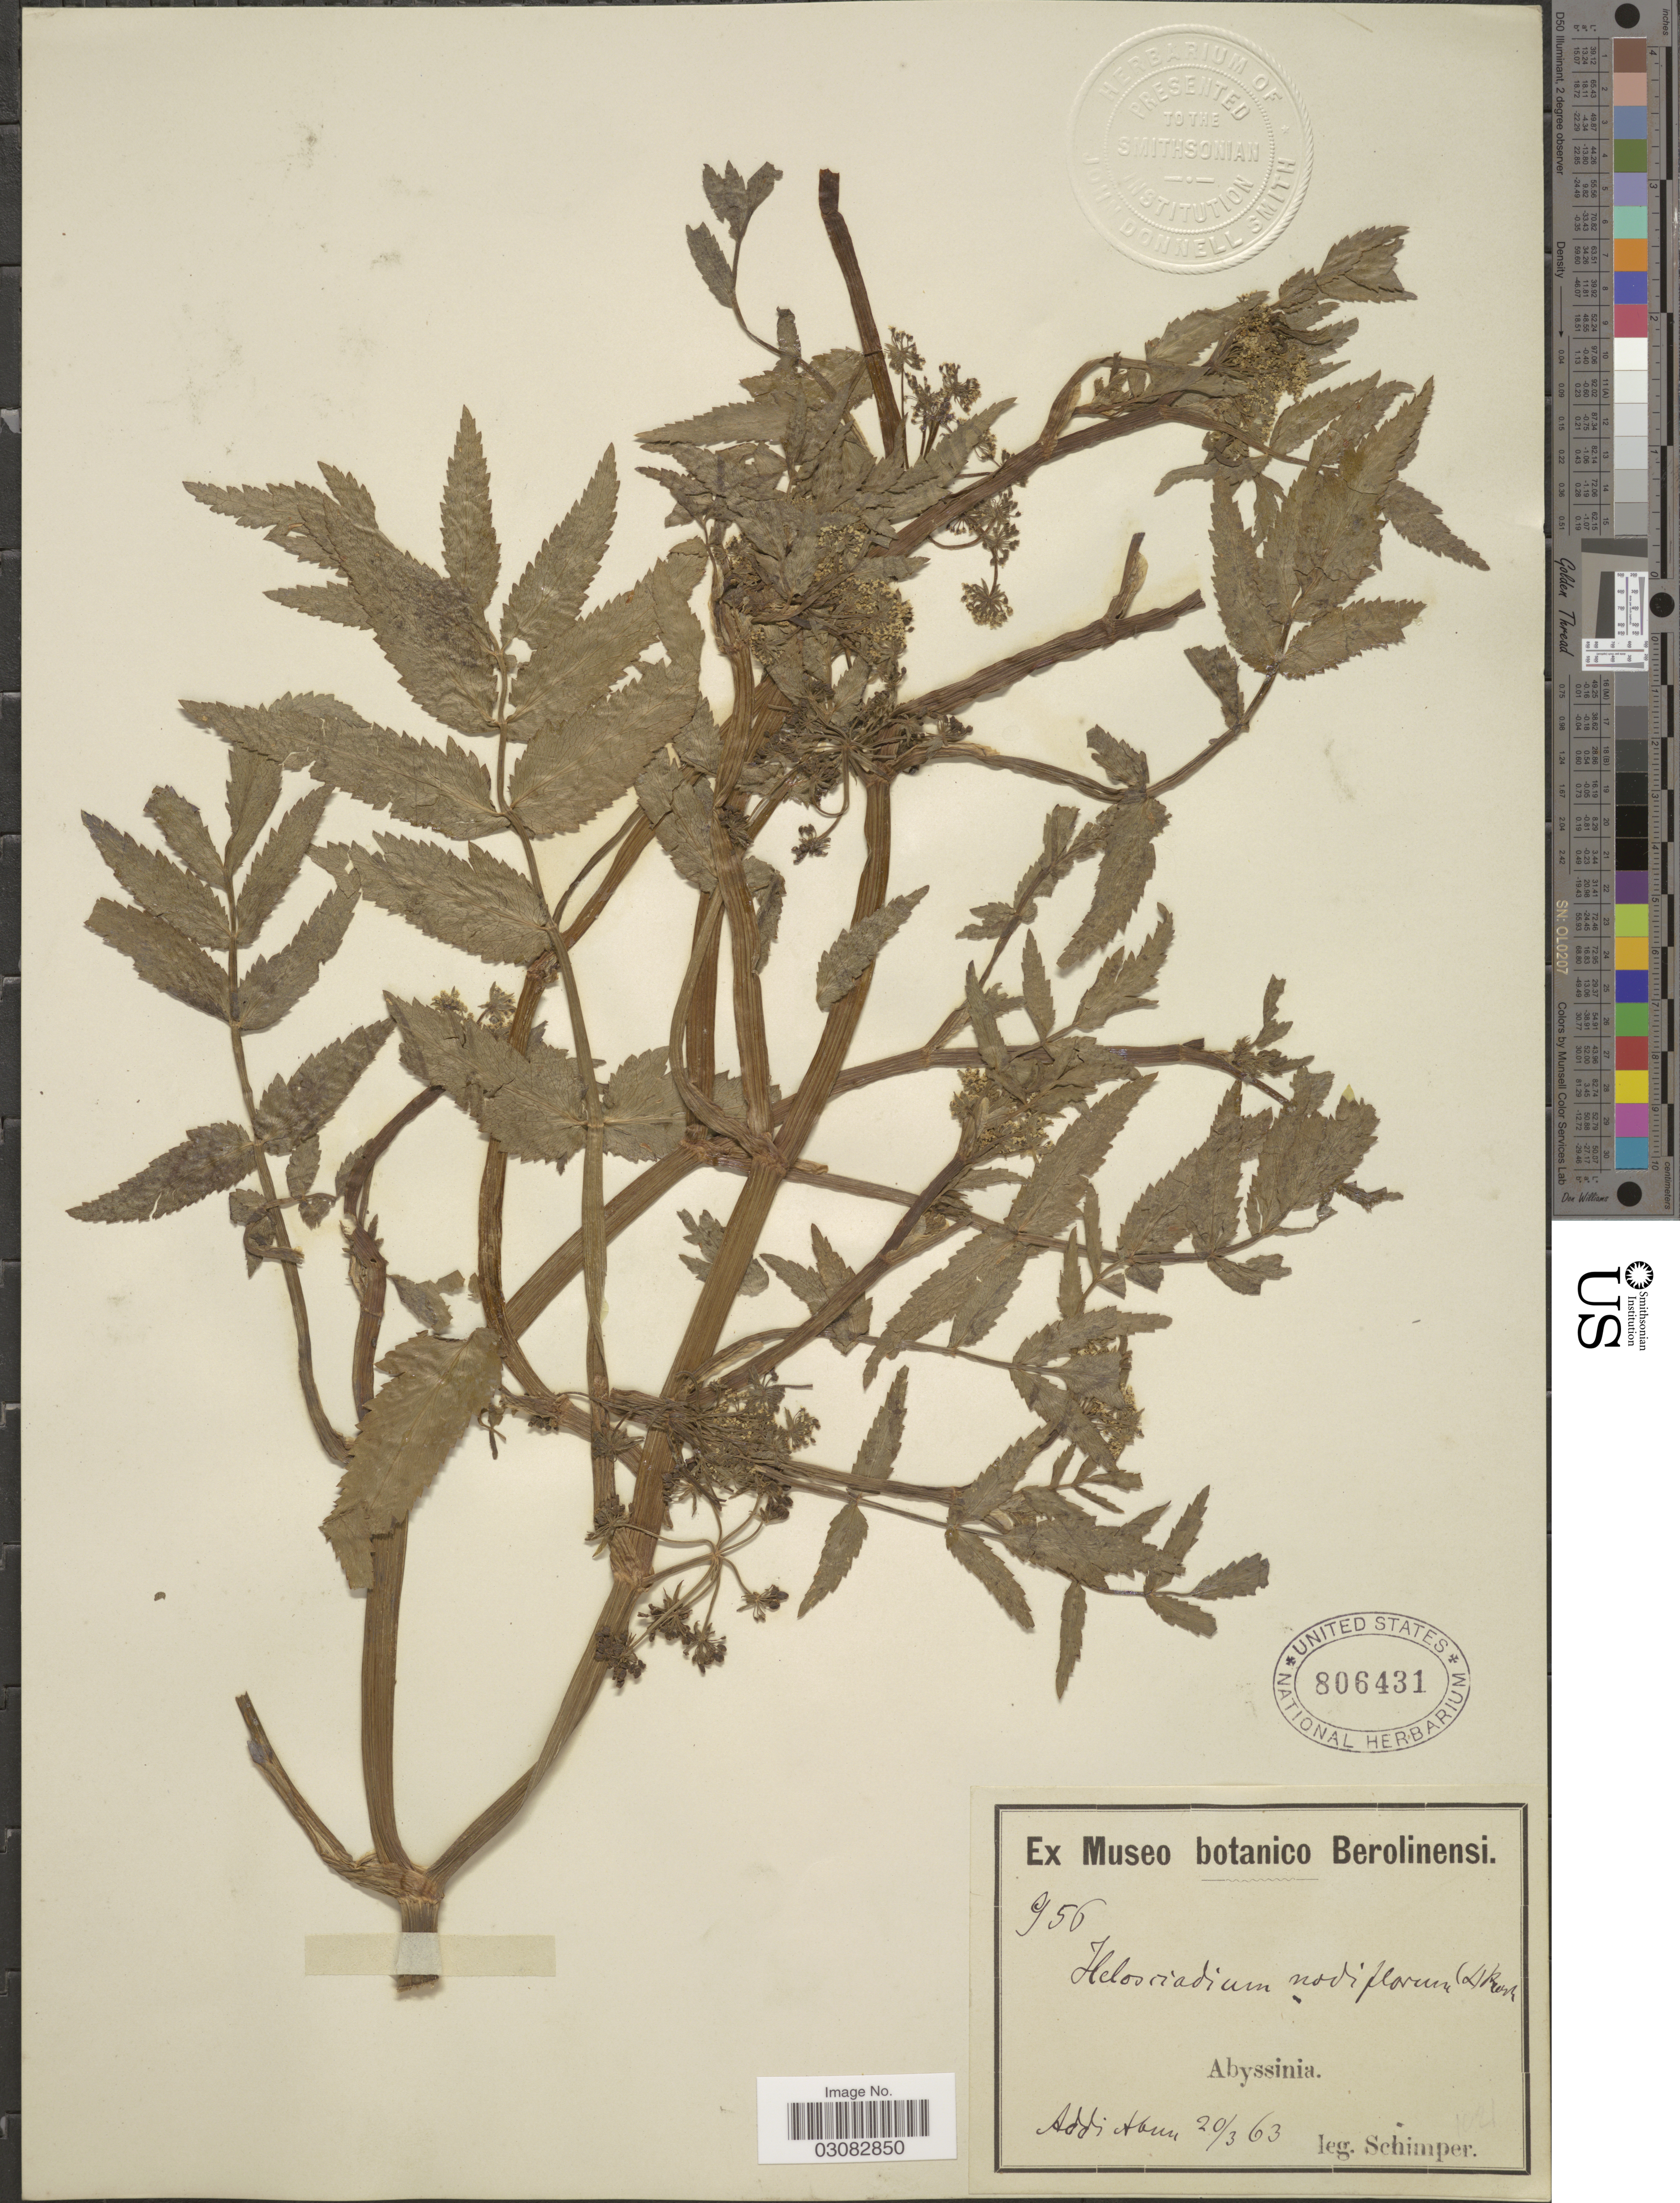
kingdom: Plantae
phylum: Tracheophyta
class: Magnoliopsida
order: Apiales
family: Apiaceae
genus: Apium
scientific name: Apium nodiflorum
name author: (L.) Lag.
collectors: -. Schimper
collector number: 956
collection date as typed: Transcribed d/m/y: 20/3/63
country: Eritrea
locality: Abyssinia. Addi Abun.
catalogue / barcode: US 806431